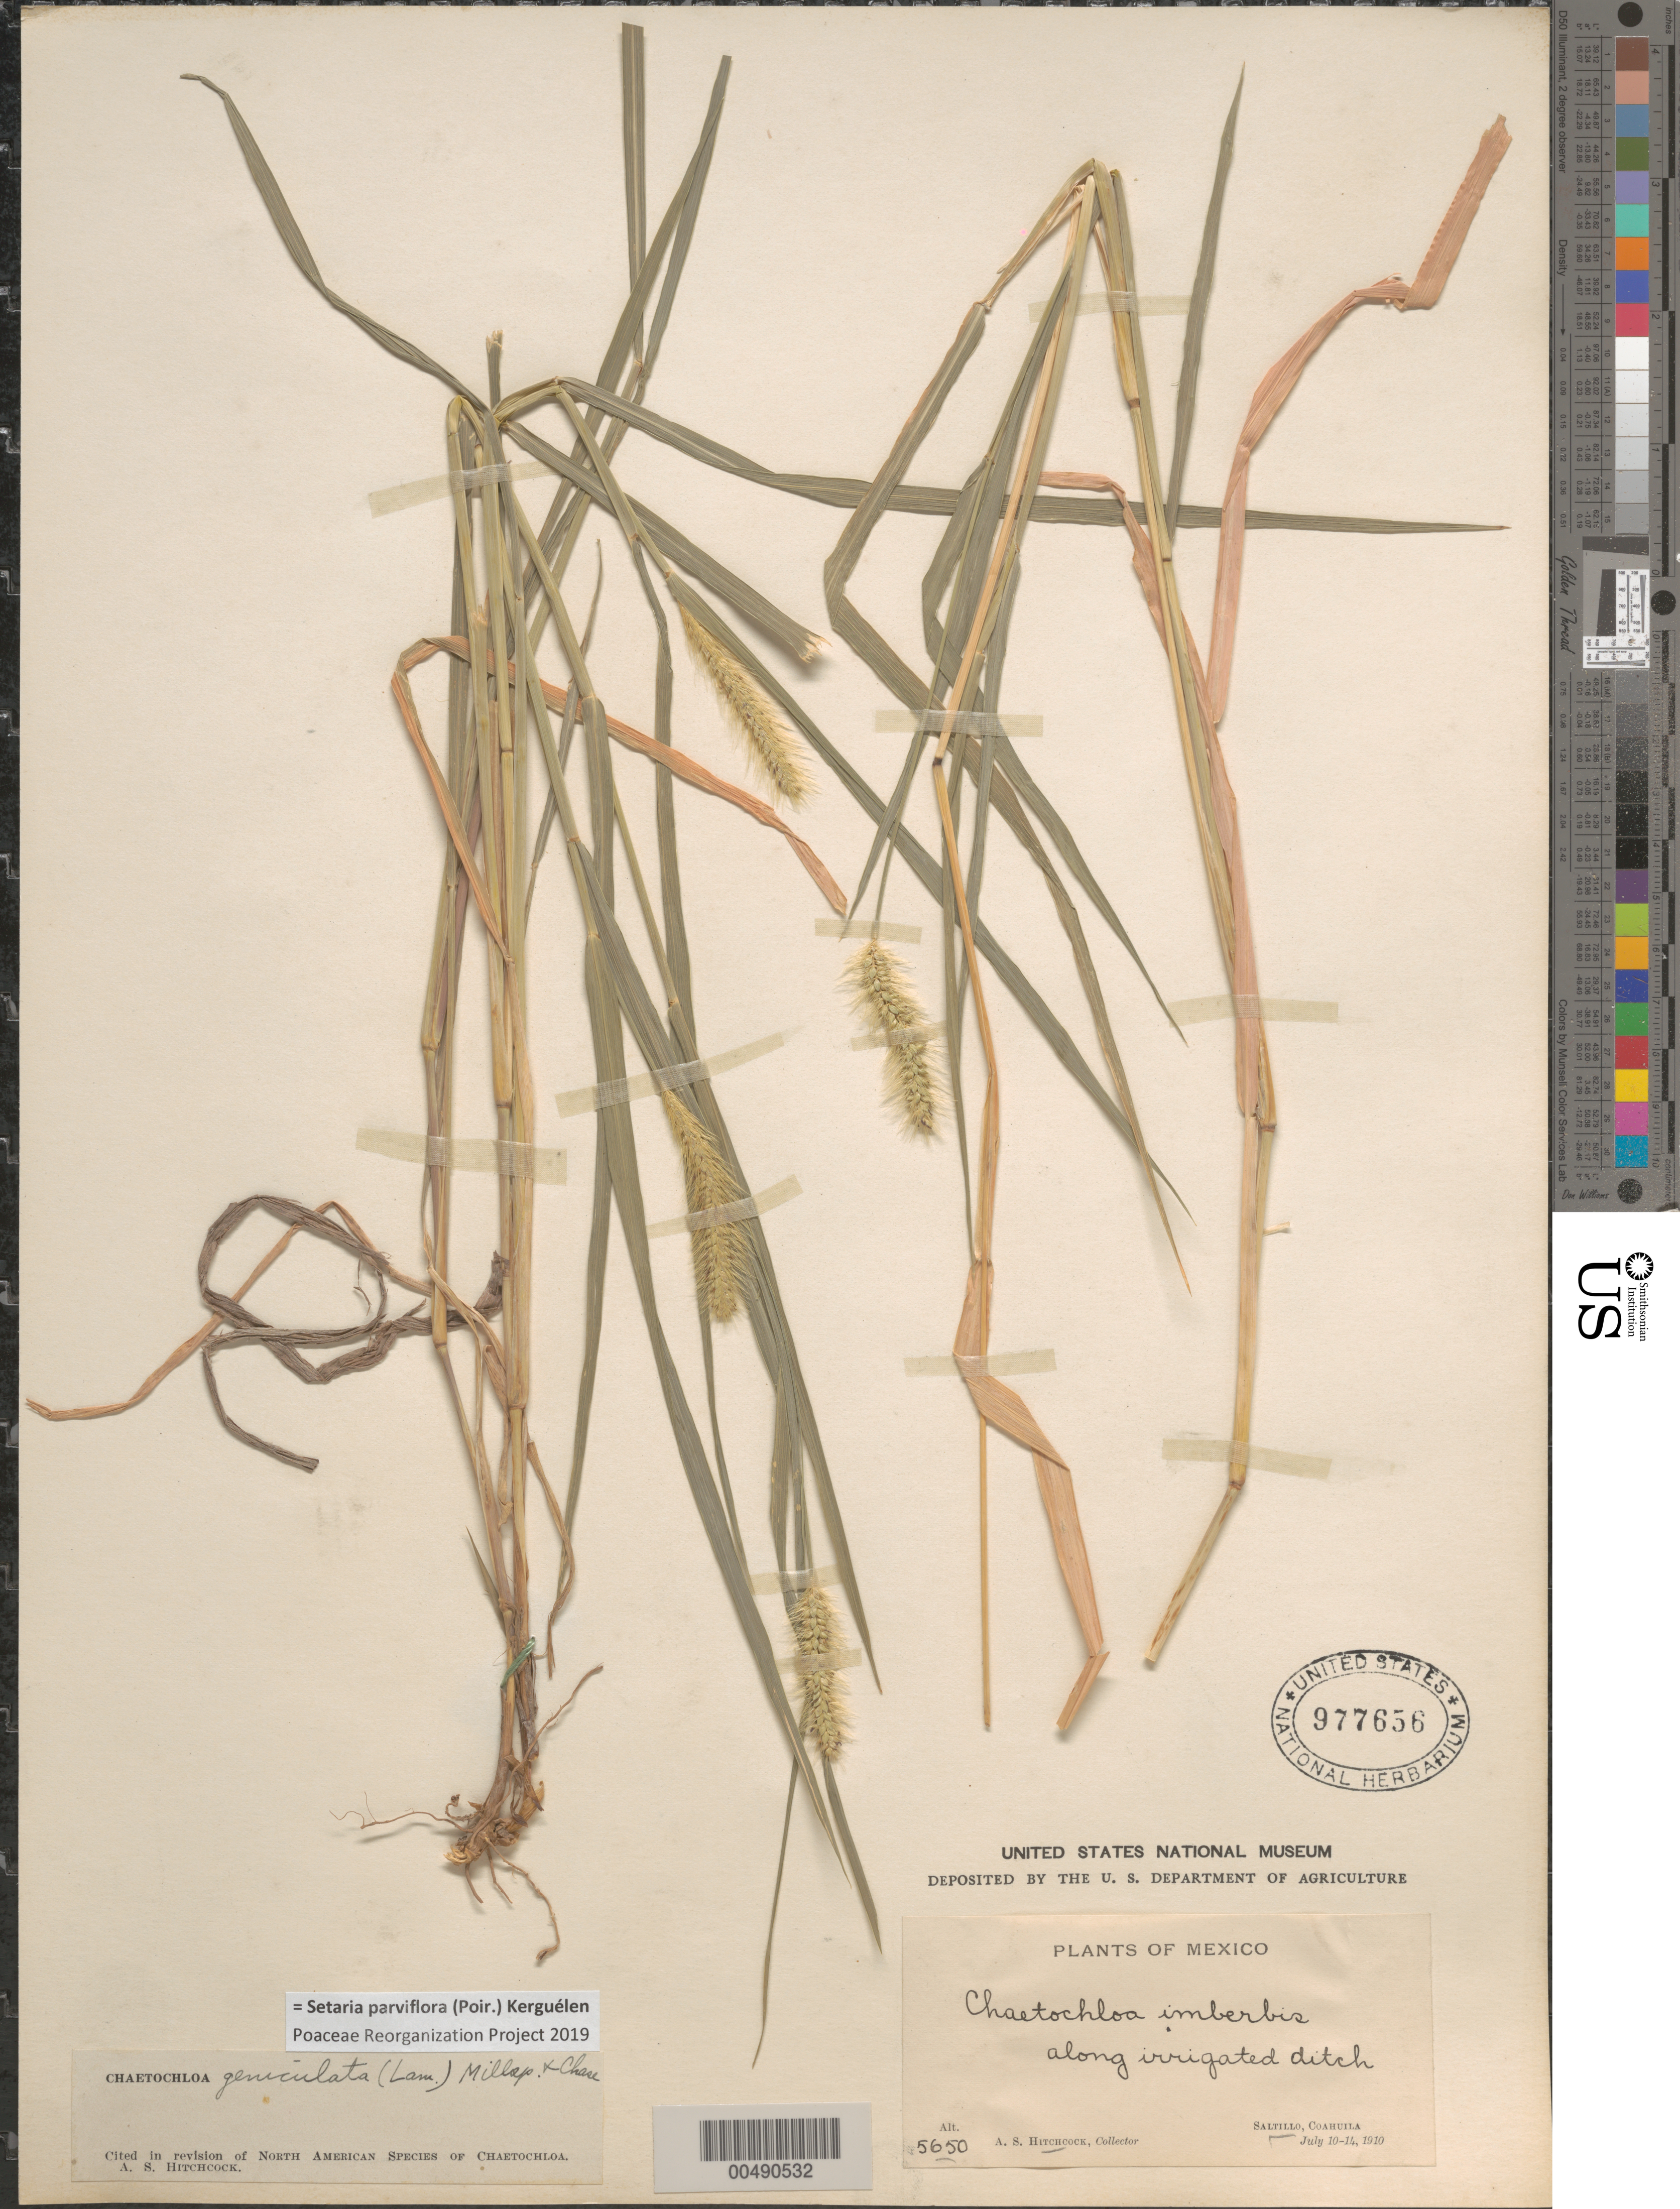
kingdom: Plantae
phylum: Tracheophyta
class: Liliopsida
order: Poales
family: Poaceae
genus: Setaria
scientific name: Setaria parviflora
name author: (Poir.) Kerguélen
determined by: Poaceae Reorganization Project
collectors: A. S. Hitchcock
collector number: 5650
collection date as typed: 10 Jul 1910 to 14 Jul 1910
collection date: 1910-07-10/1910-07-14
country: Mexico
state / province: Coahuila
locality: Saltillo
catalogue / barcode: US 977656